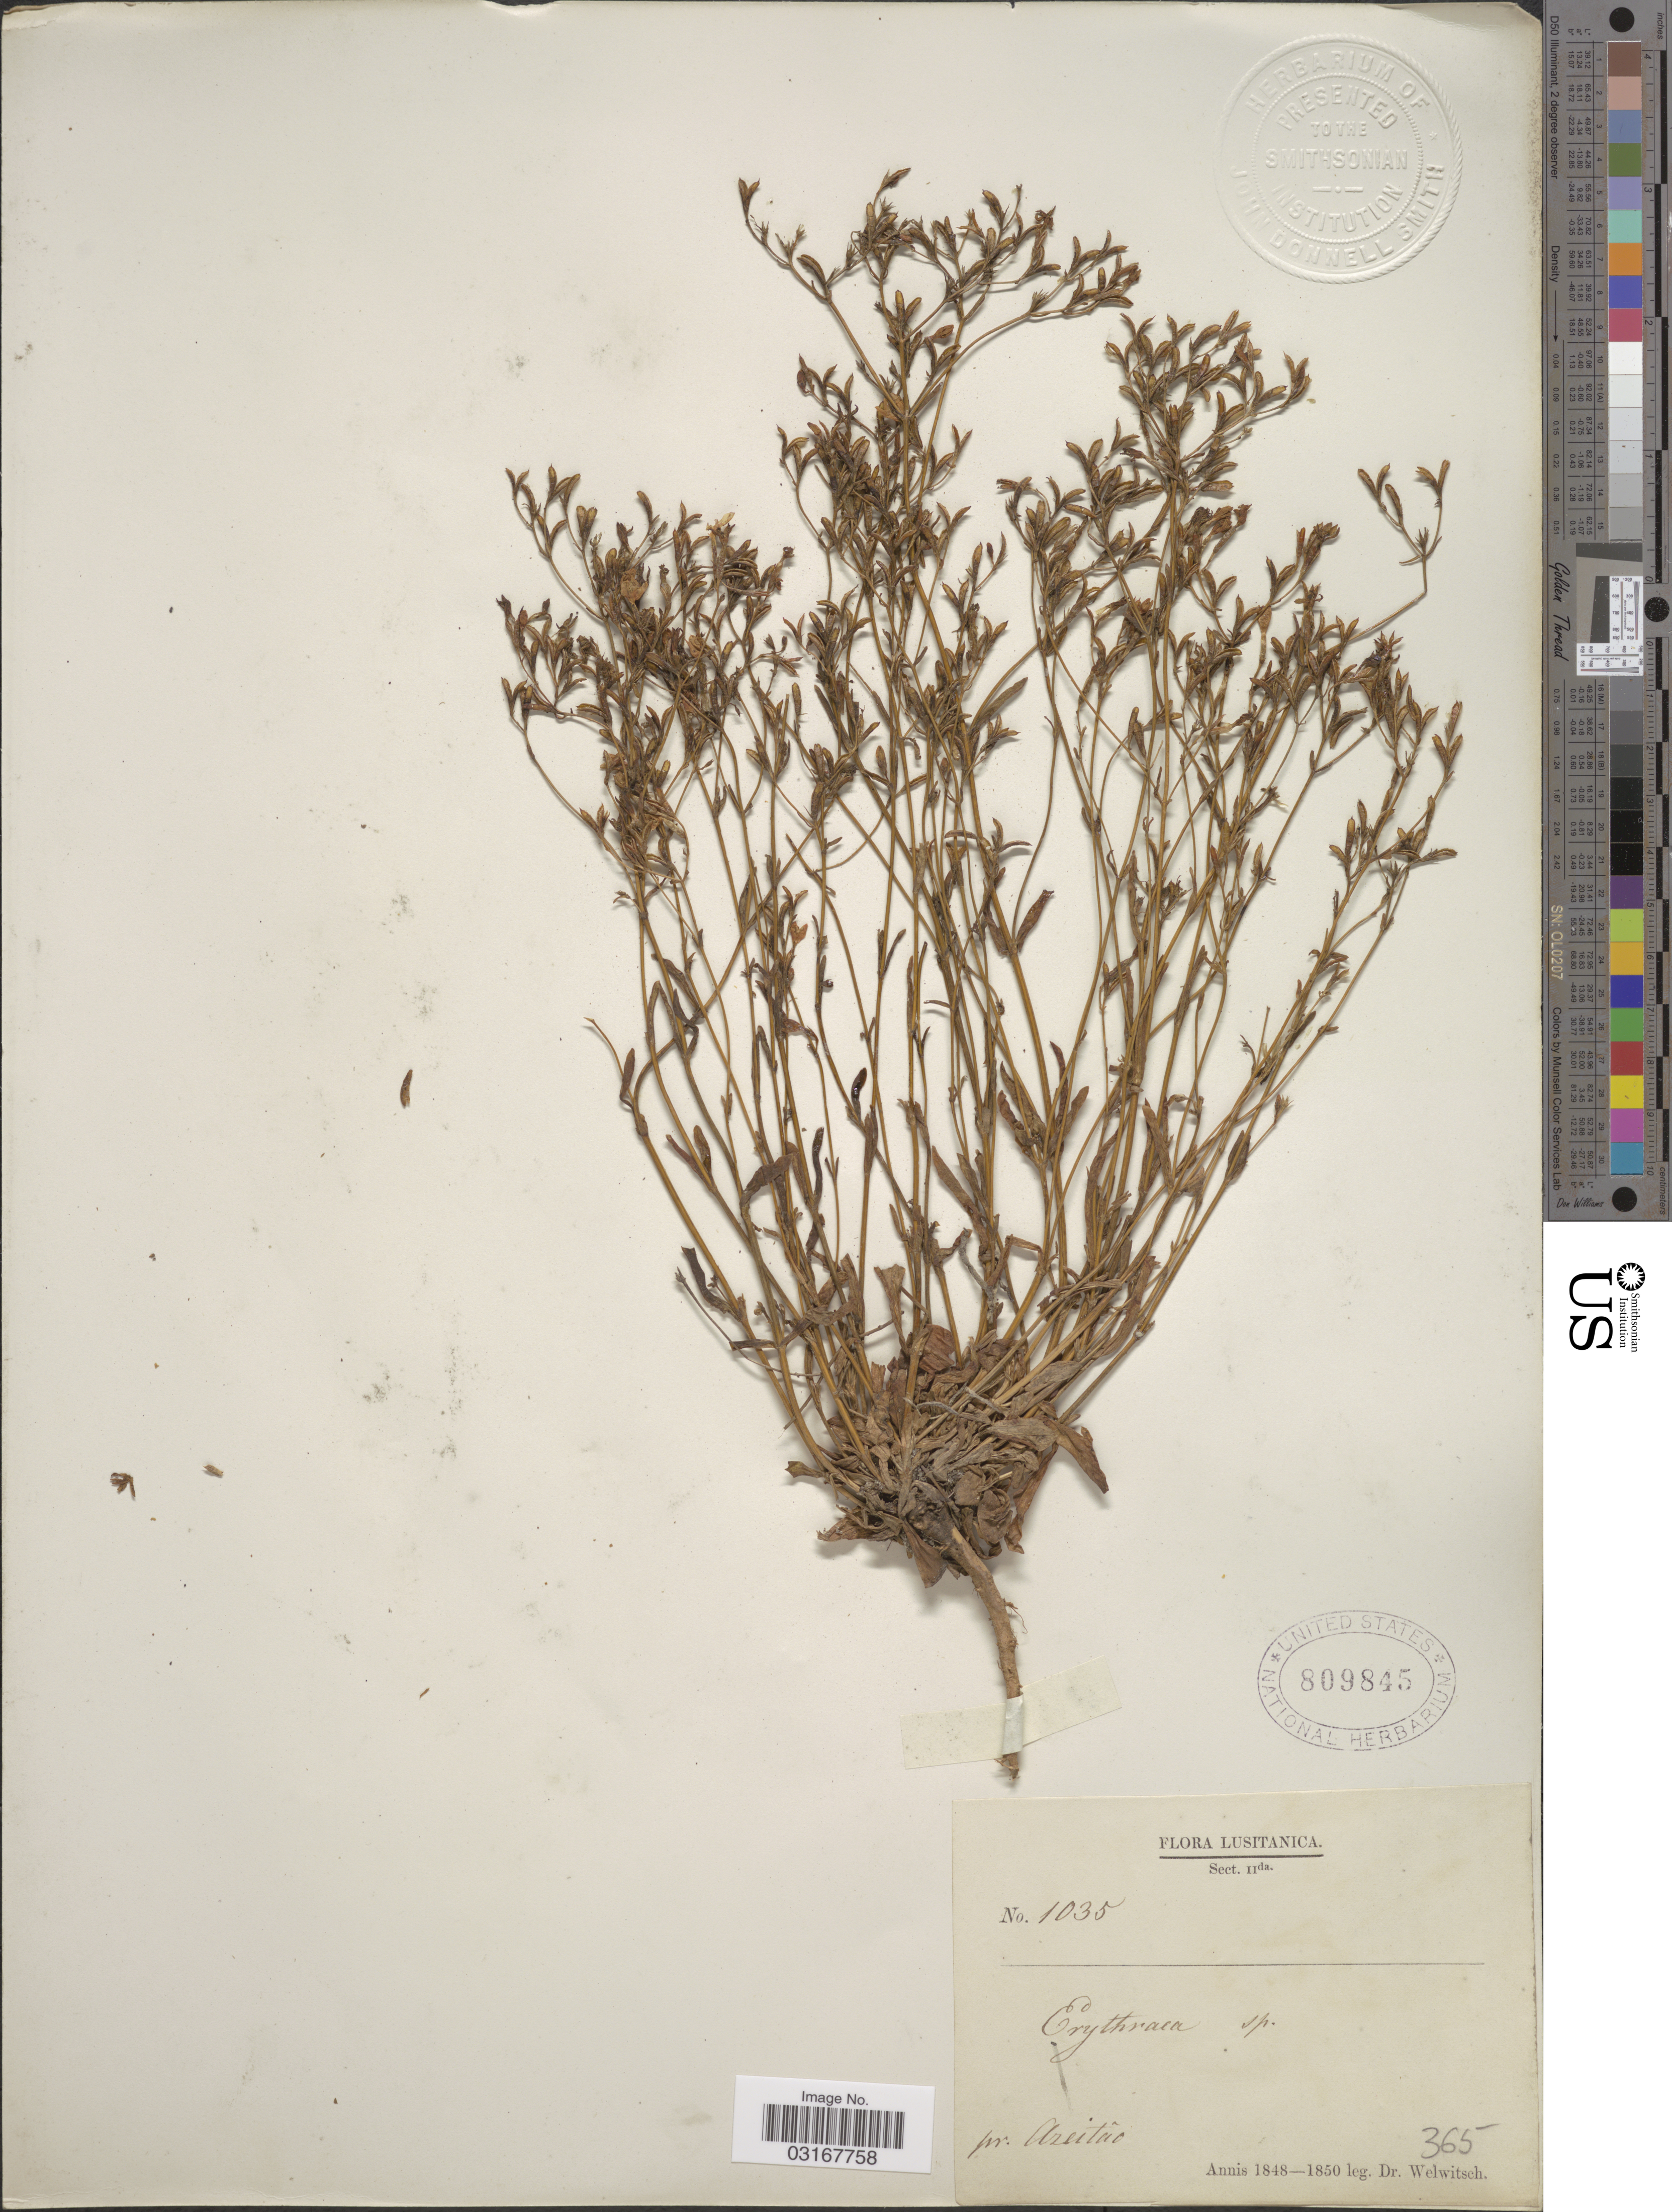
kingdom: Plantae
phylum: Tracheophyta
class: Magnoliopsida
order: Gentianales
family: Gentianaceae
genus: Centaurium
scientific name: Centaurium sp.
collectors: -. Welwitsch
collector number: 1035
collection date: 1848/1850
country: Portugal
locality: Lusitanica. Pr. Areitâo.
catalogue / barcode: US 809845